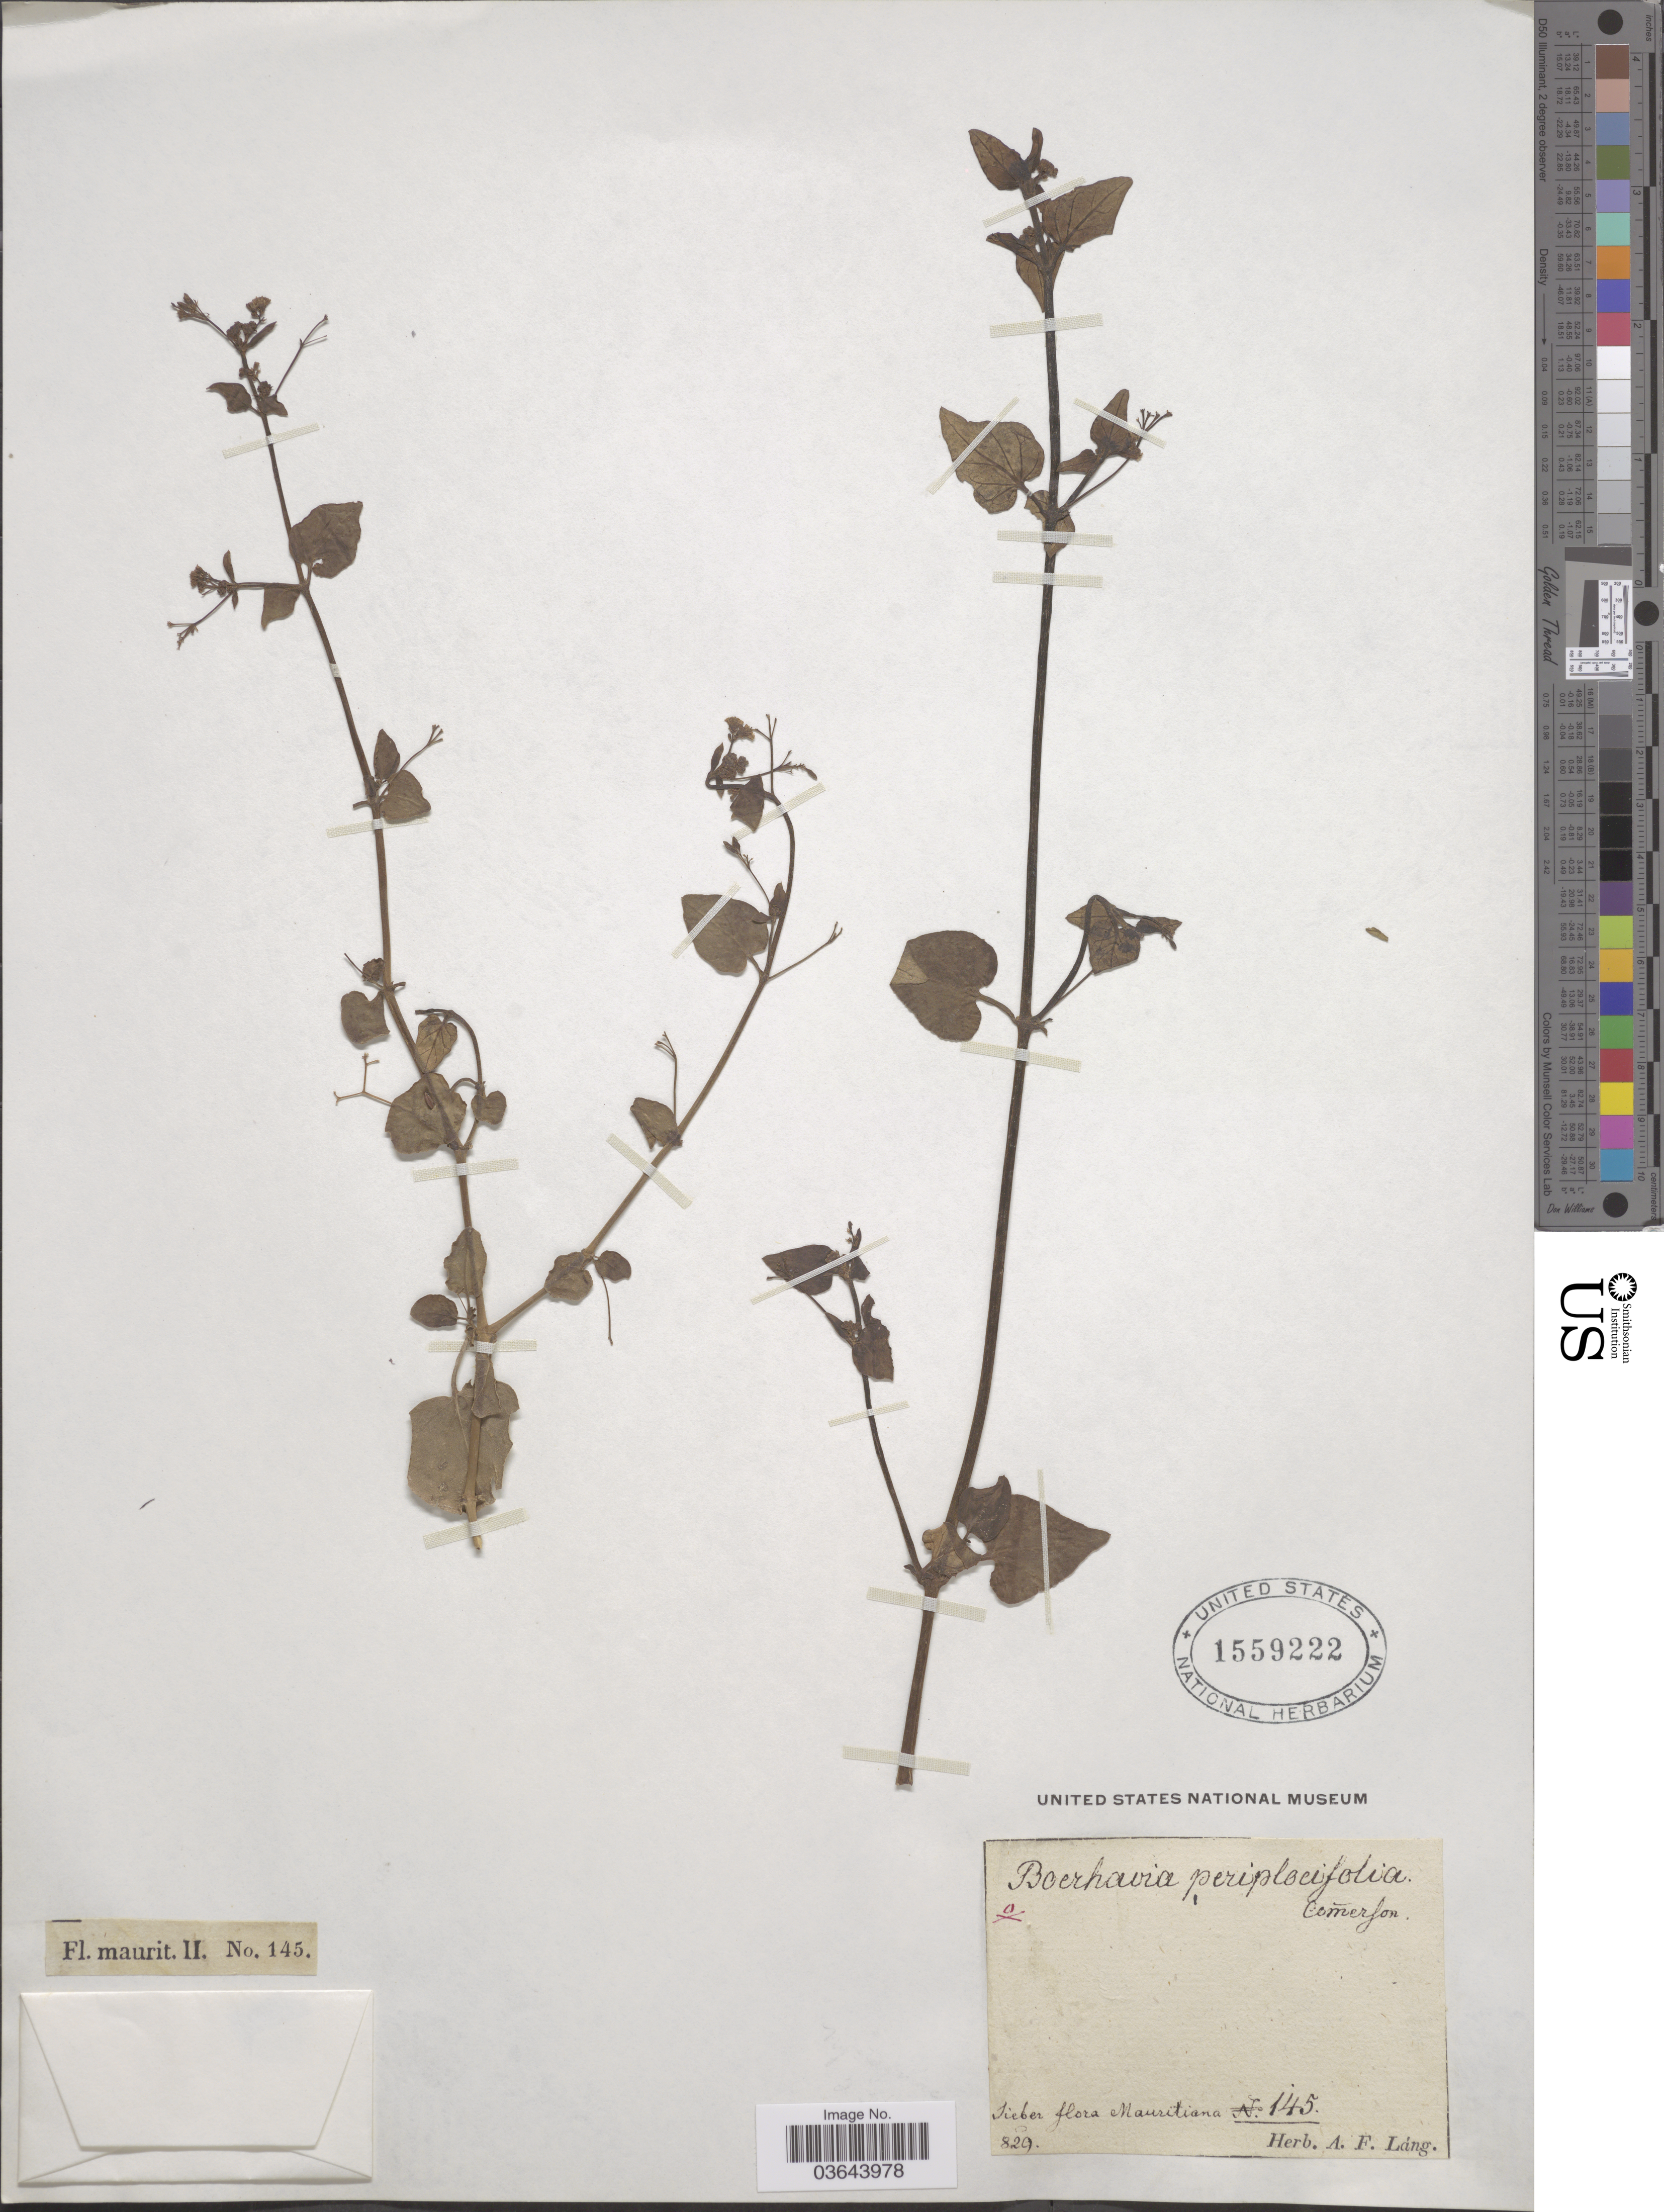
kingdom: Plantae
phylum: Tracheophyta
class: Magnoliopsida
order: Caryophyllales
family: Nyctaginaceae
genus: Boerhavia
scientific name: Boerhavia periplocifolia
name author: Comm. ex Vahl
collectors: -- Sieber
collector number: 145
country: Mauritania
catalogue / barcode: US 1559222